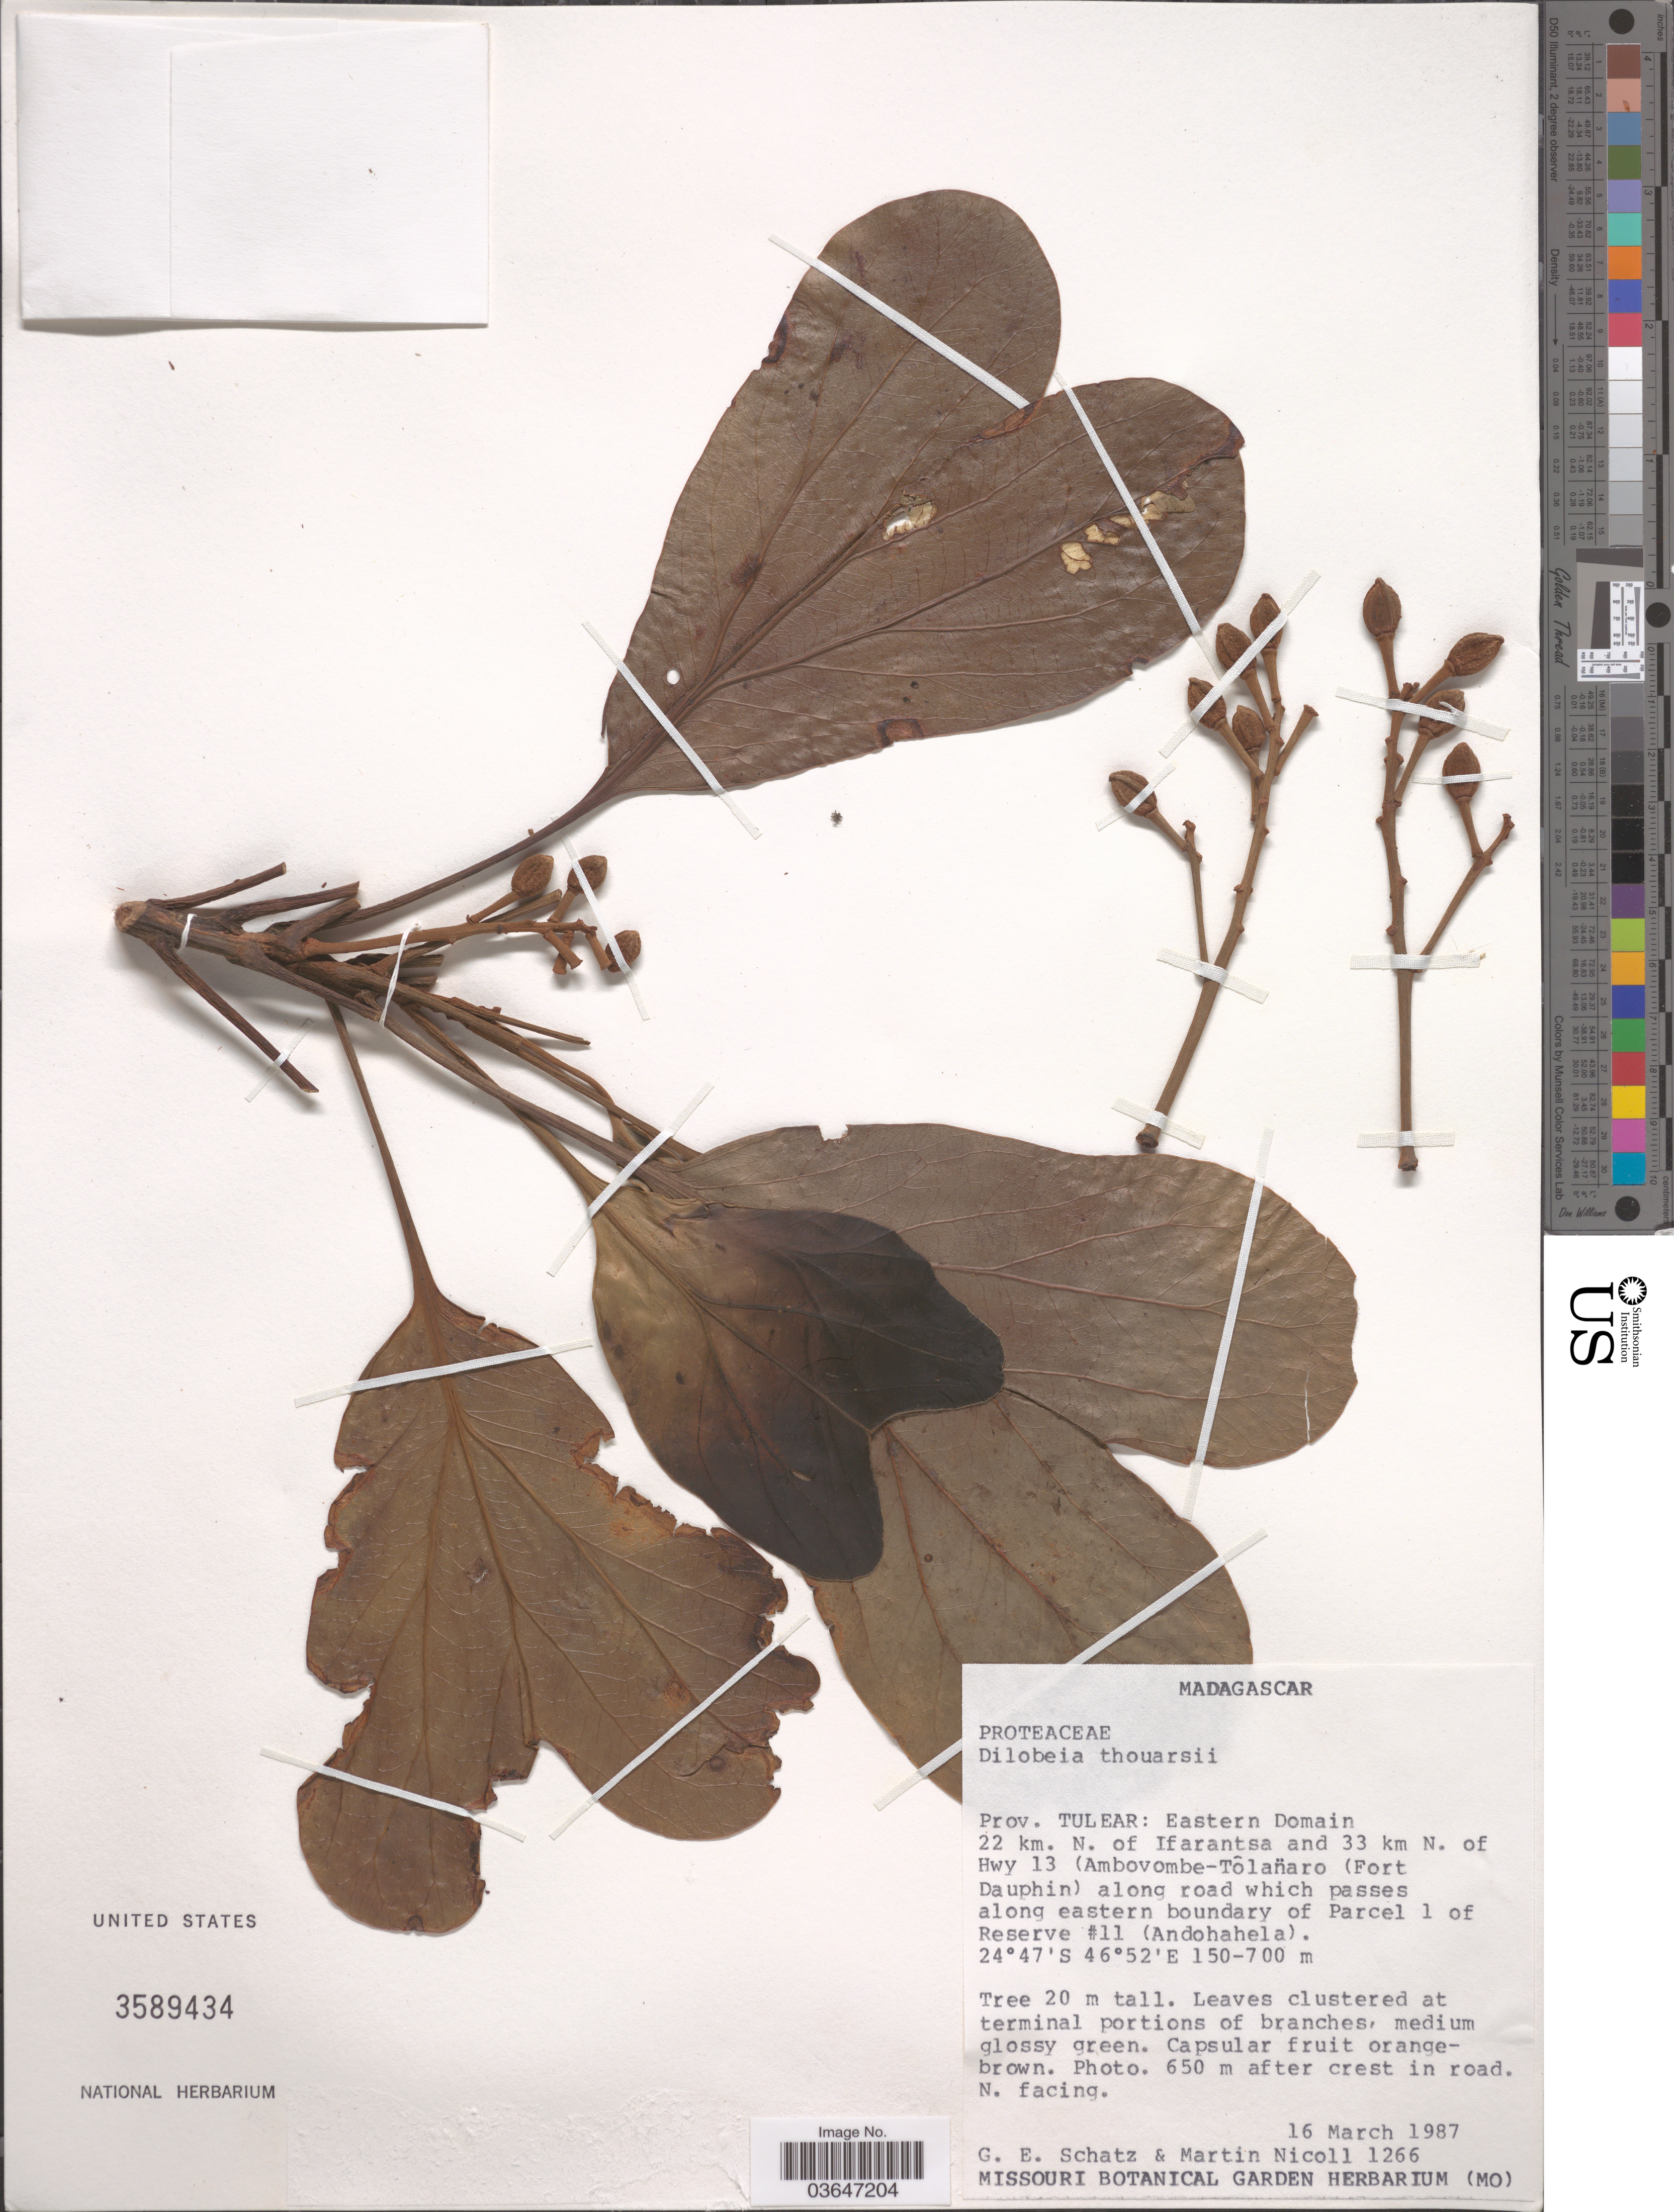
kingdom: Plantae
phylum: Tracheophyta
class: Magnoliopsida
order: Proteales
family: Proteaceae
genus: Dilobeia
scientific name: Dilobeia thouarsii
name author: Roem. & Schult.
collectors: G. Schatz & M. Nicoll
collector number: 1266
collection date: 1987-03-16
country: Madagascar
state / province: Anosy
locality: Prov. Tulear: Eastern Domain 22 km. N. of Ifarantsa and 33 km N. of Hwy 13 (Ambovombe-Tôlanaro (Fort Dauphin) along road which passes along eastern boundary of Parcel 1 of Reserve # 11 (Andohahela).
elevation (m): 150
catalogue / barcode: US 3589434